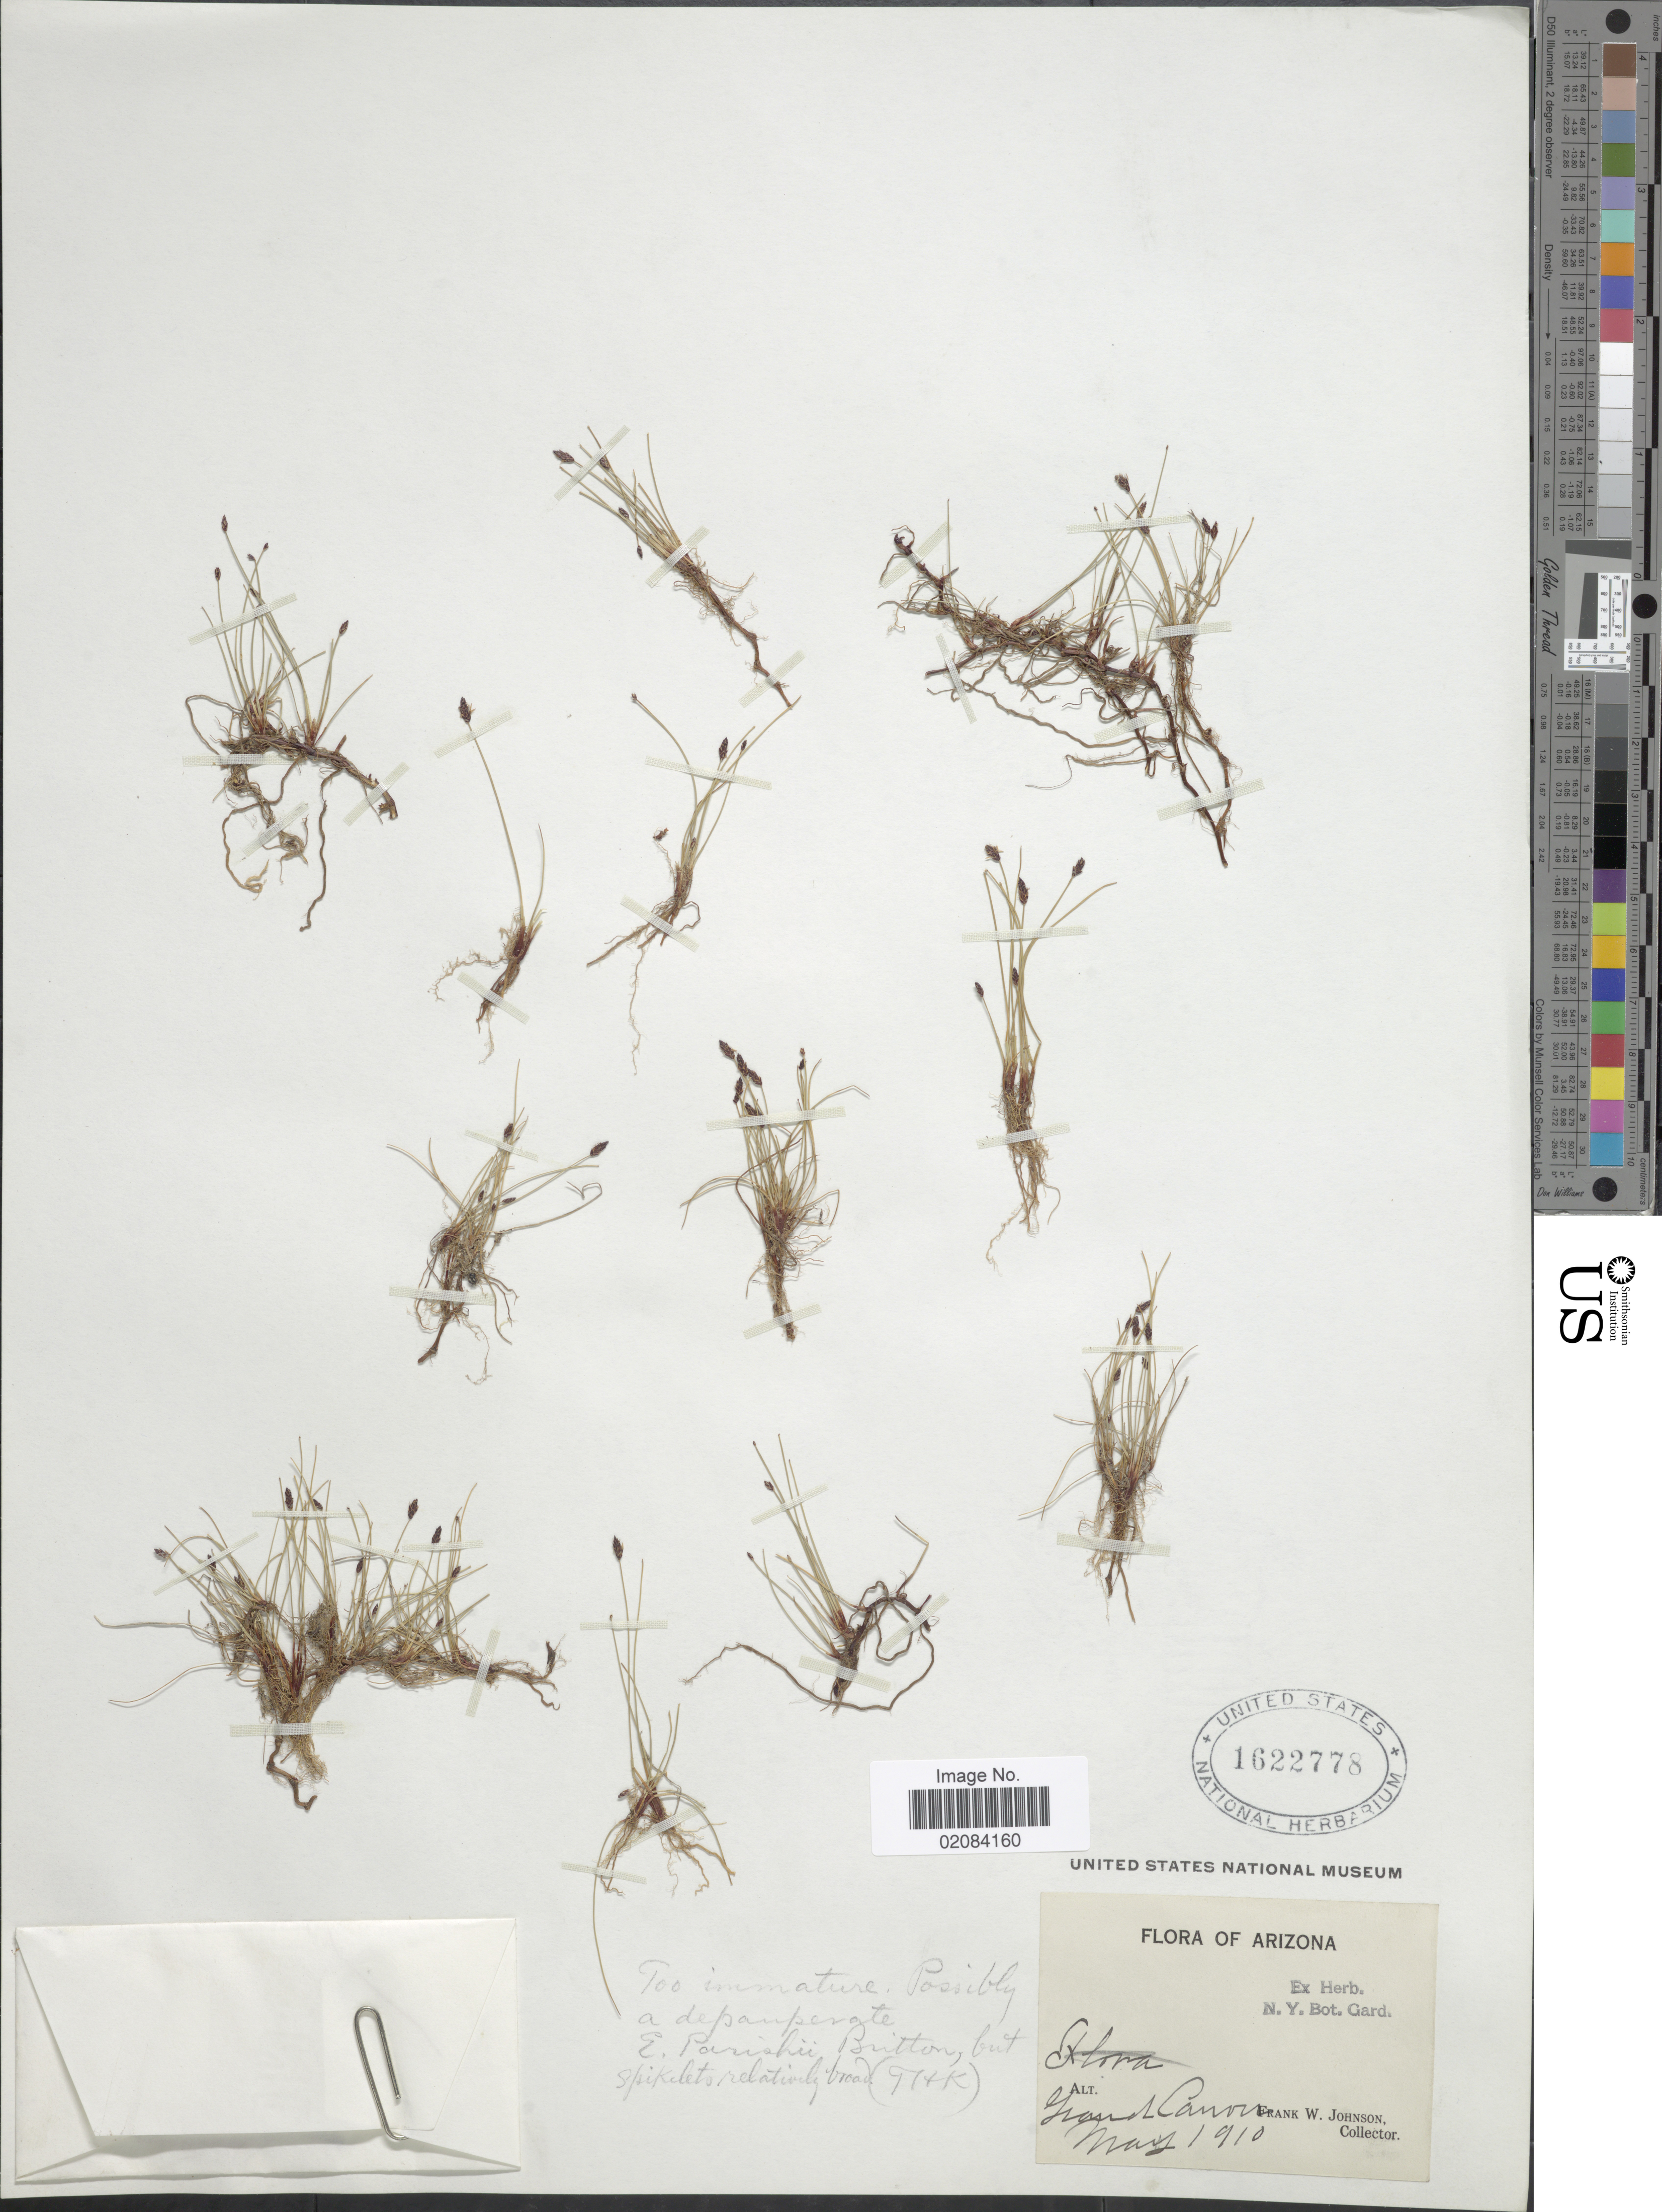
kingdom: Plantae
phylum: Tracheophyta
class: Liliopsida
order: Poales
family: Cyperaceae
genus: Eleocharis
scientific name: Eleocharis sp.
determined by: Strong, Mark T., (BOT), Smithsonian Institution - National Museum of Natural History (UNITED STATES)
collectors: F. W. Johnson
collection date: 1910-05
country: United States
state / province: Arizona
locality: Arizona. Grant Canon.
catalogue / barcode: US 1622778